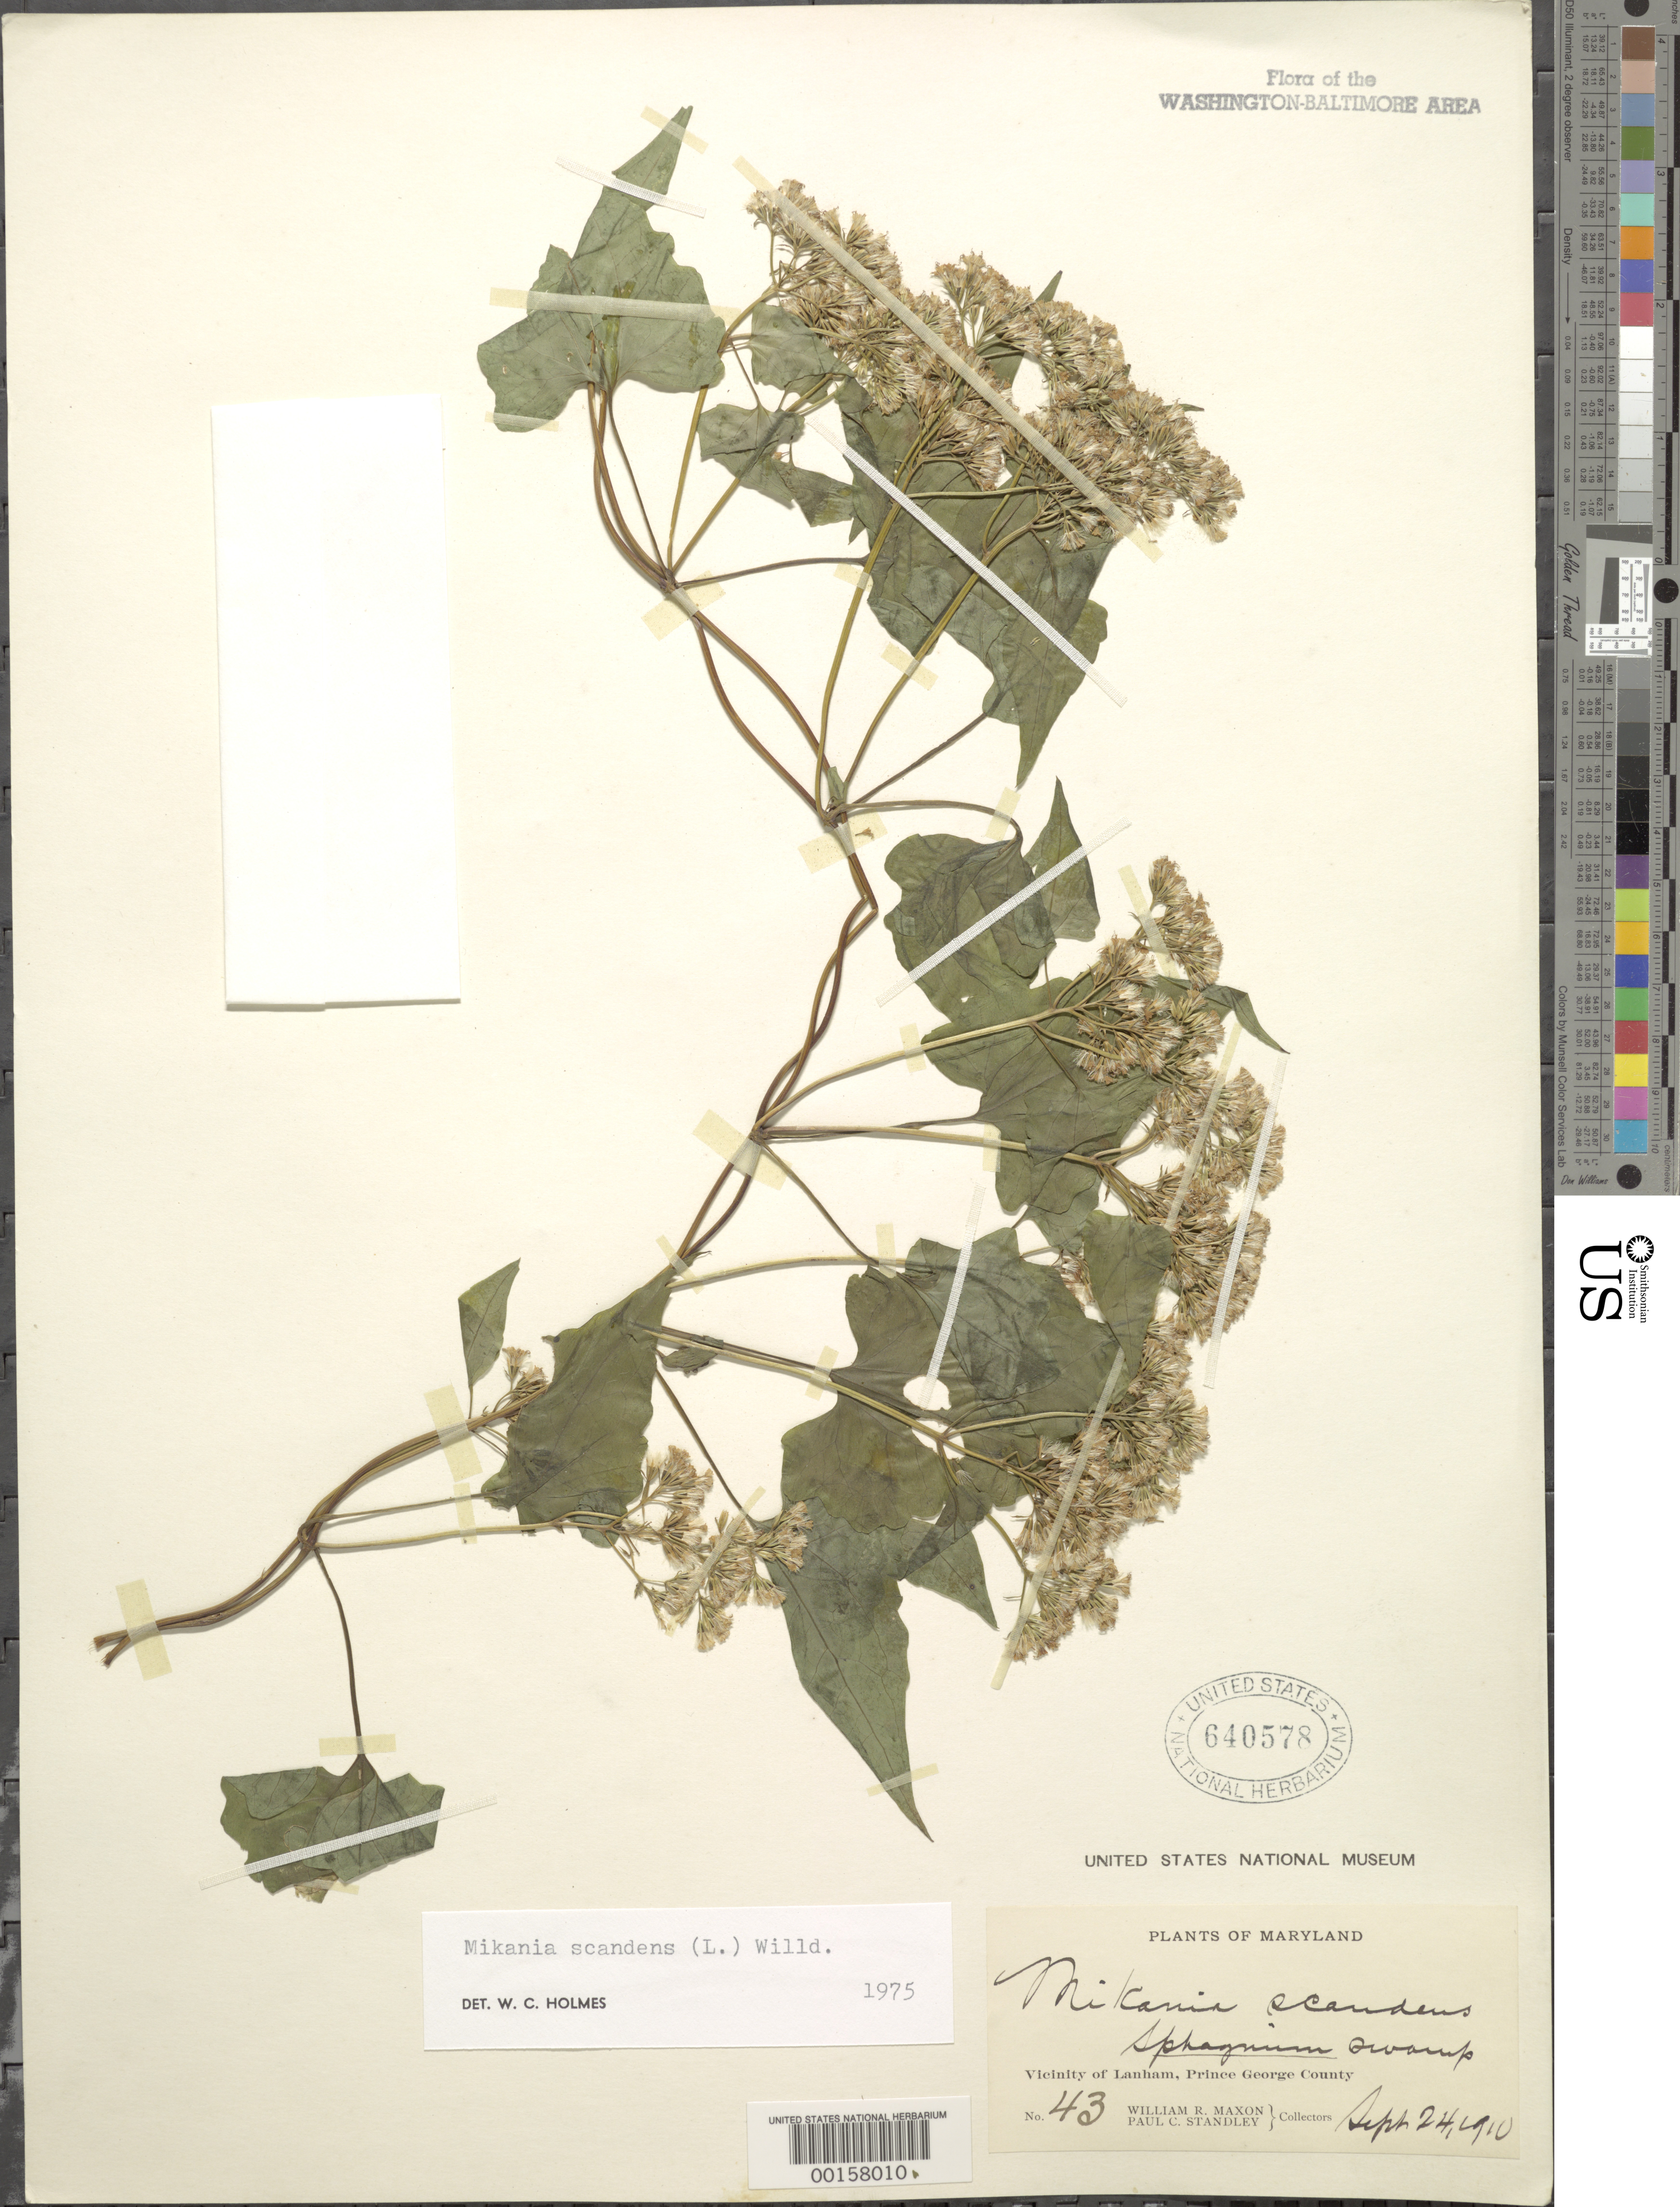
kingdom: Plantae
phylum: Tracheophyta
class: Magnoliopsida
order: Asterales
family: Asteraceae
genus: Mikania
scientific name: Mikania scandens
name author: (L.) Willd.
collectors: W. R. Maxon & P. C. Standley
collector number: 43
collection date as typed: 24 Sep 1910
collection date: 1910-09-24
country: United States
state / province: Maryland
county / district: Prince George's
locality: Lanham vicinity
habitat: Sphagnum swamp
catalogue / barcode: US 640578